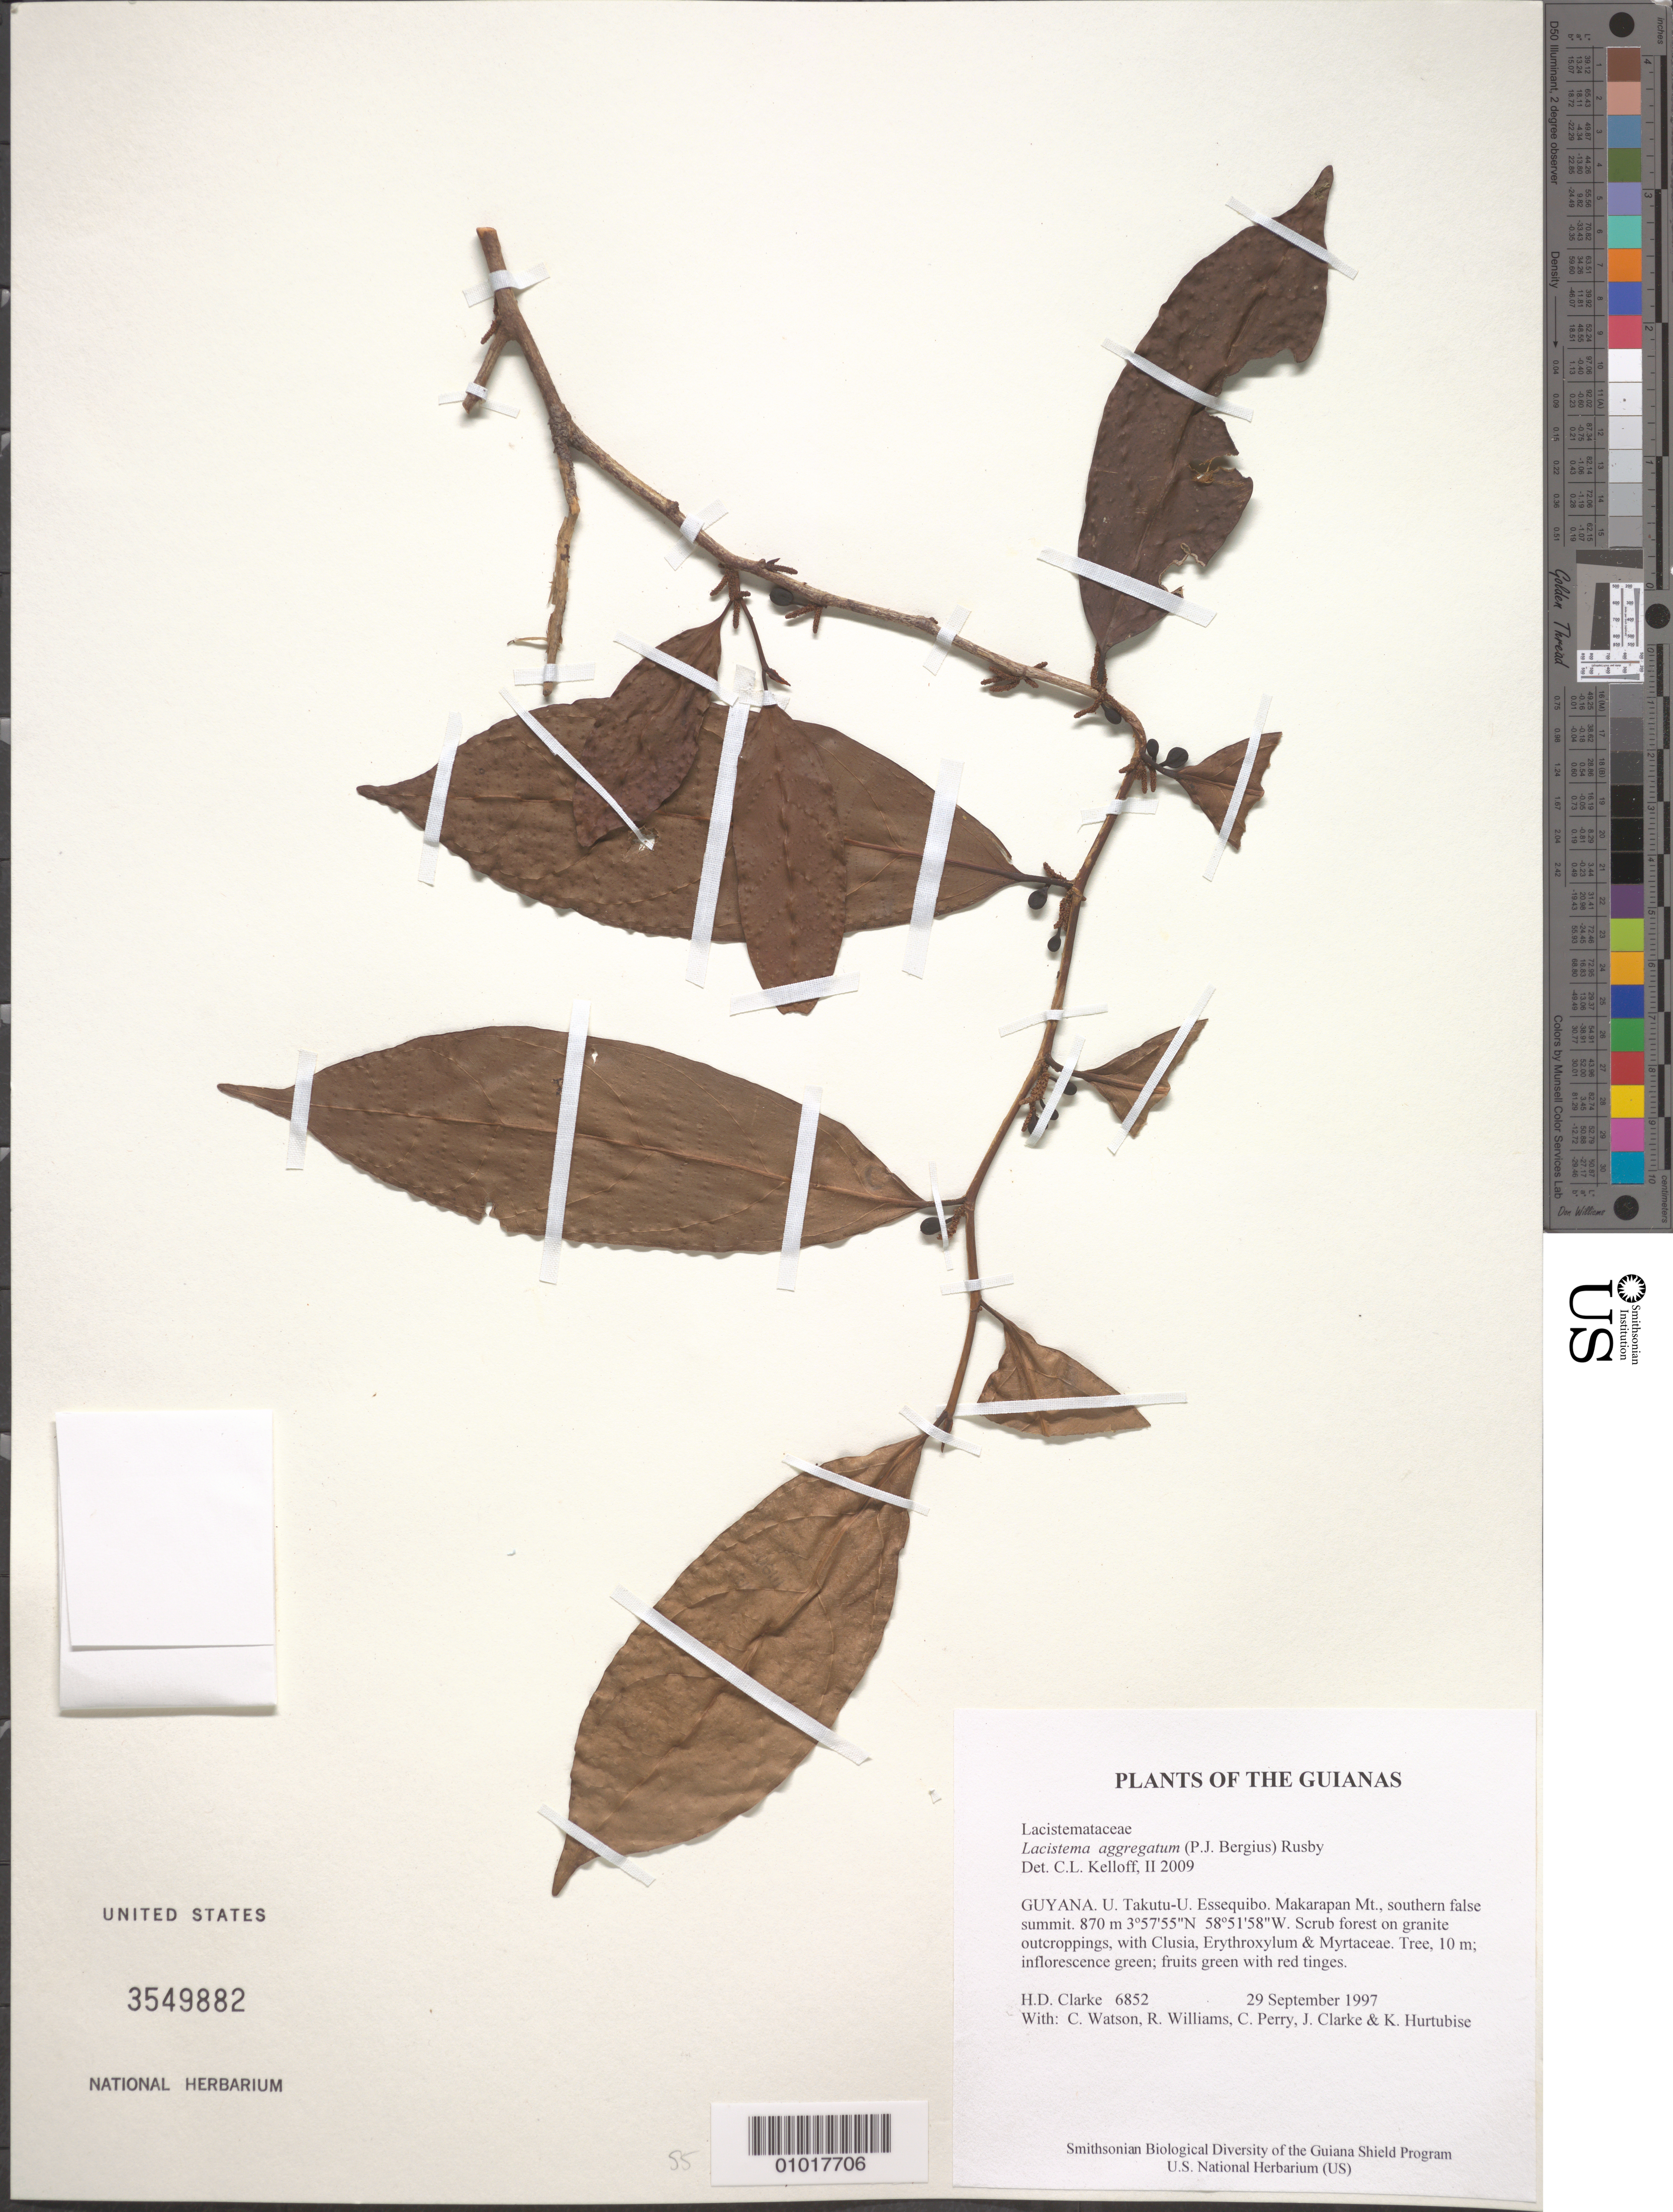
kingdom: Plantae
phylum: Tracheophyta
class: Magnoliopsida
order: Malpighiales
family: Lacistemataceae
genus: Lacistema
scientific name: Lacistema aggregatum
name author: (P.J. Bergius) Rusby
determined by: Kelloff, Carol L., (US), Smithsonian Institution - National Museum of Natural History (UNITED STATES)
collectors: H. D. Clarke, C. Watson, R. Williams, C. Perry, J. Clarke & K. Hurtubise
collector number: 6852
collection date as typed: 29 September 1997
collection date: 1997-09-29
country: Guyana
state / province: U. Takutu-U. Essequibo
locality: Makarapan Mt., southern false summit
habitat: Scrub forest on granite outcroppings, with Clusia, Erythroxylum & Myrtaceae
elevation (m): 870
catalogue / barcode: US 3549882